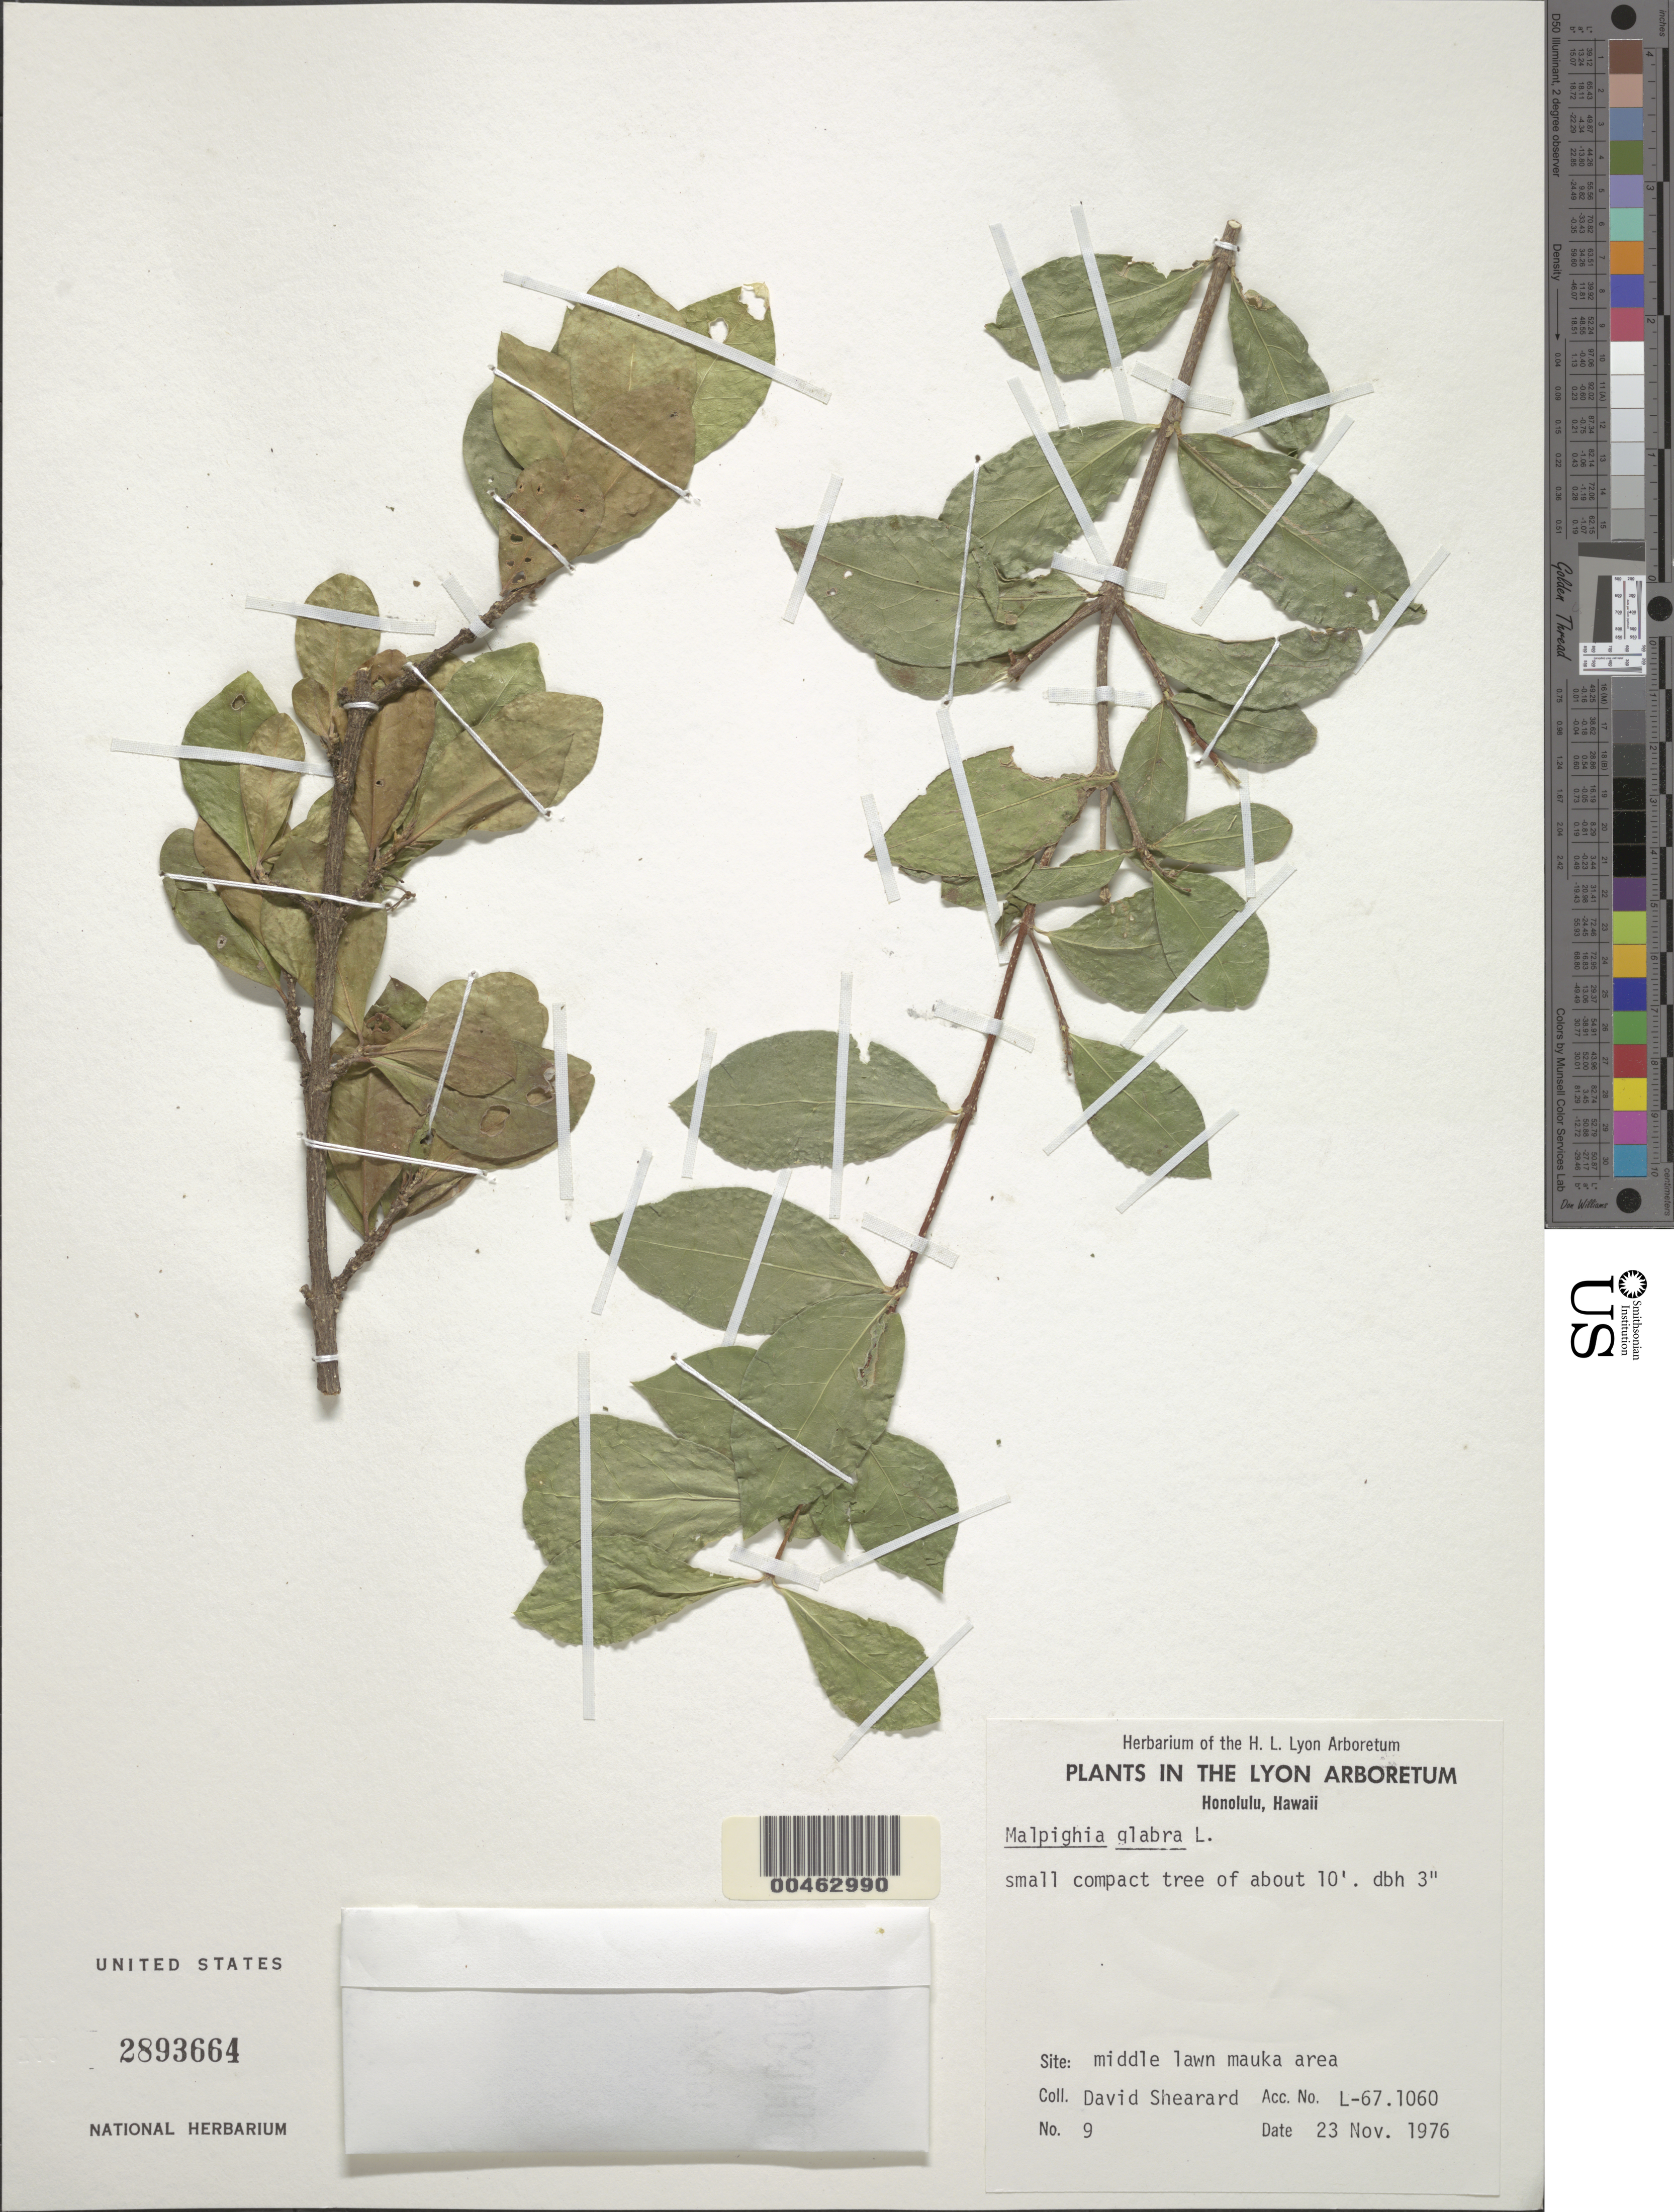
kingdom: Plantae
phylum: Tracheophyta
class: Magnoliopsida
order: Malpighiales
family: Malpighiaceae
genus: Malpighia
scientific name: Malpighia glabra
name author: L.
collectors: D. Shearard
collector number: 9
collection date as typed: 23 Nov 1976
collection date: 1976-11-23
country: United States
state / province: Hawaii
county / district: Honolulu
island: Oahu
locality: Honolulu, Lyon Arboretum, Middle Lawn Mauka Area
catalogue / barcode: US 2893664